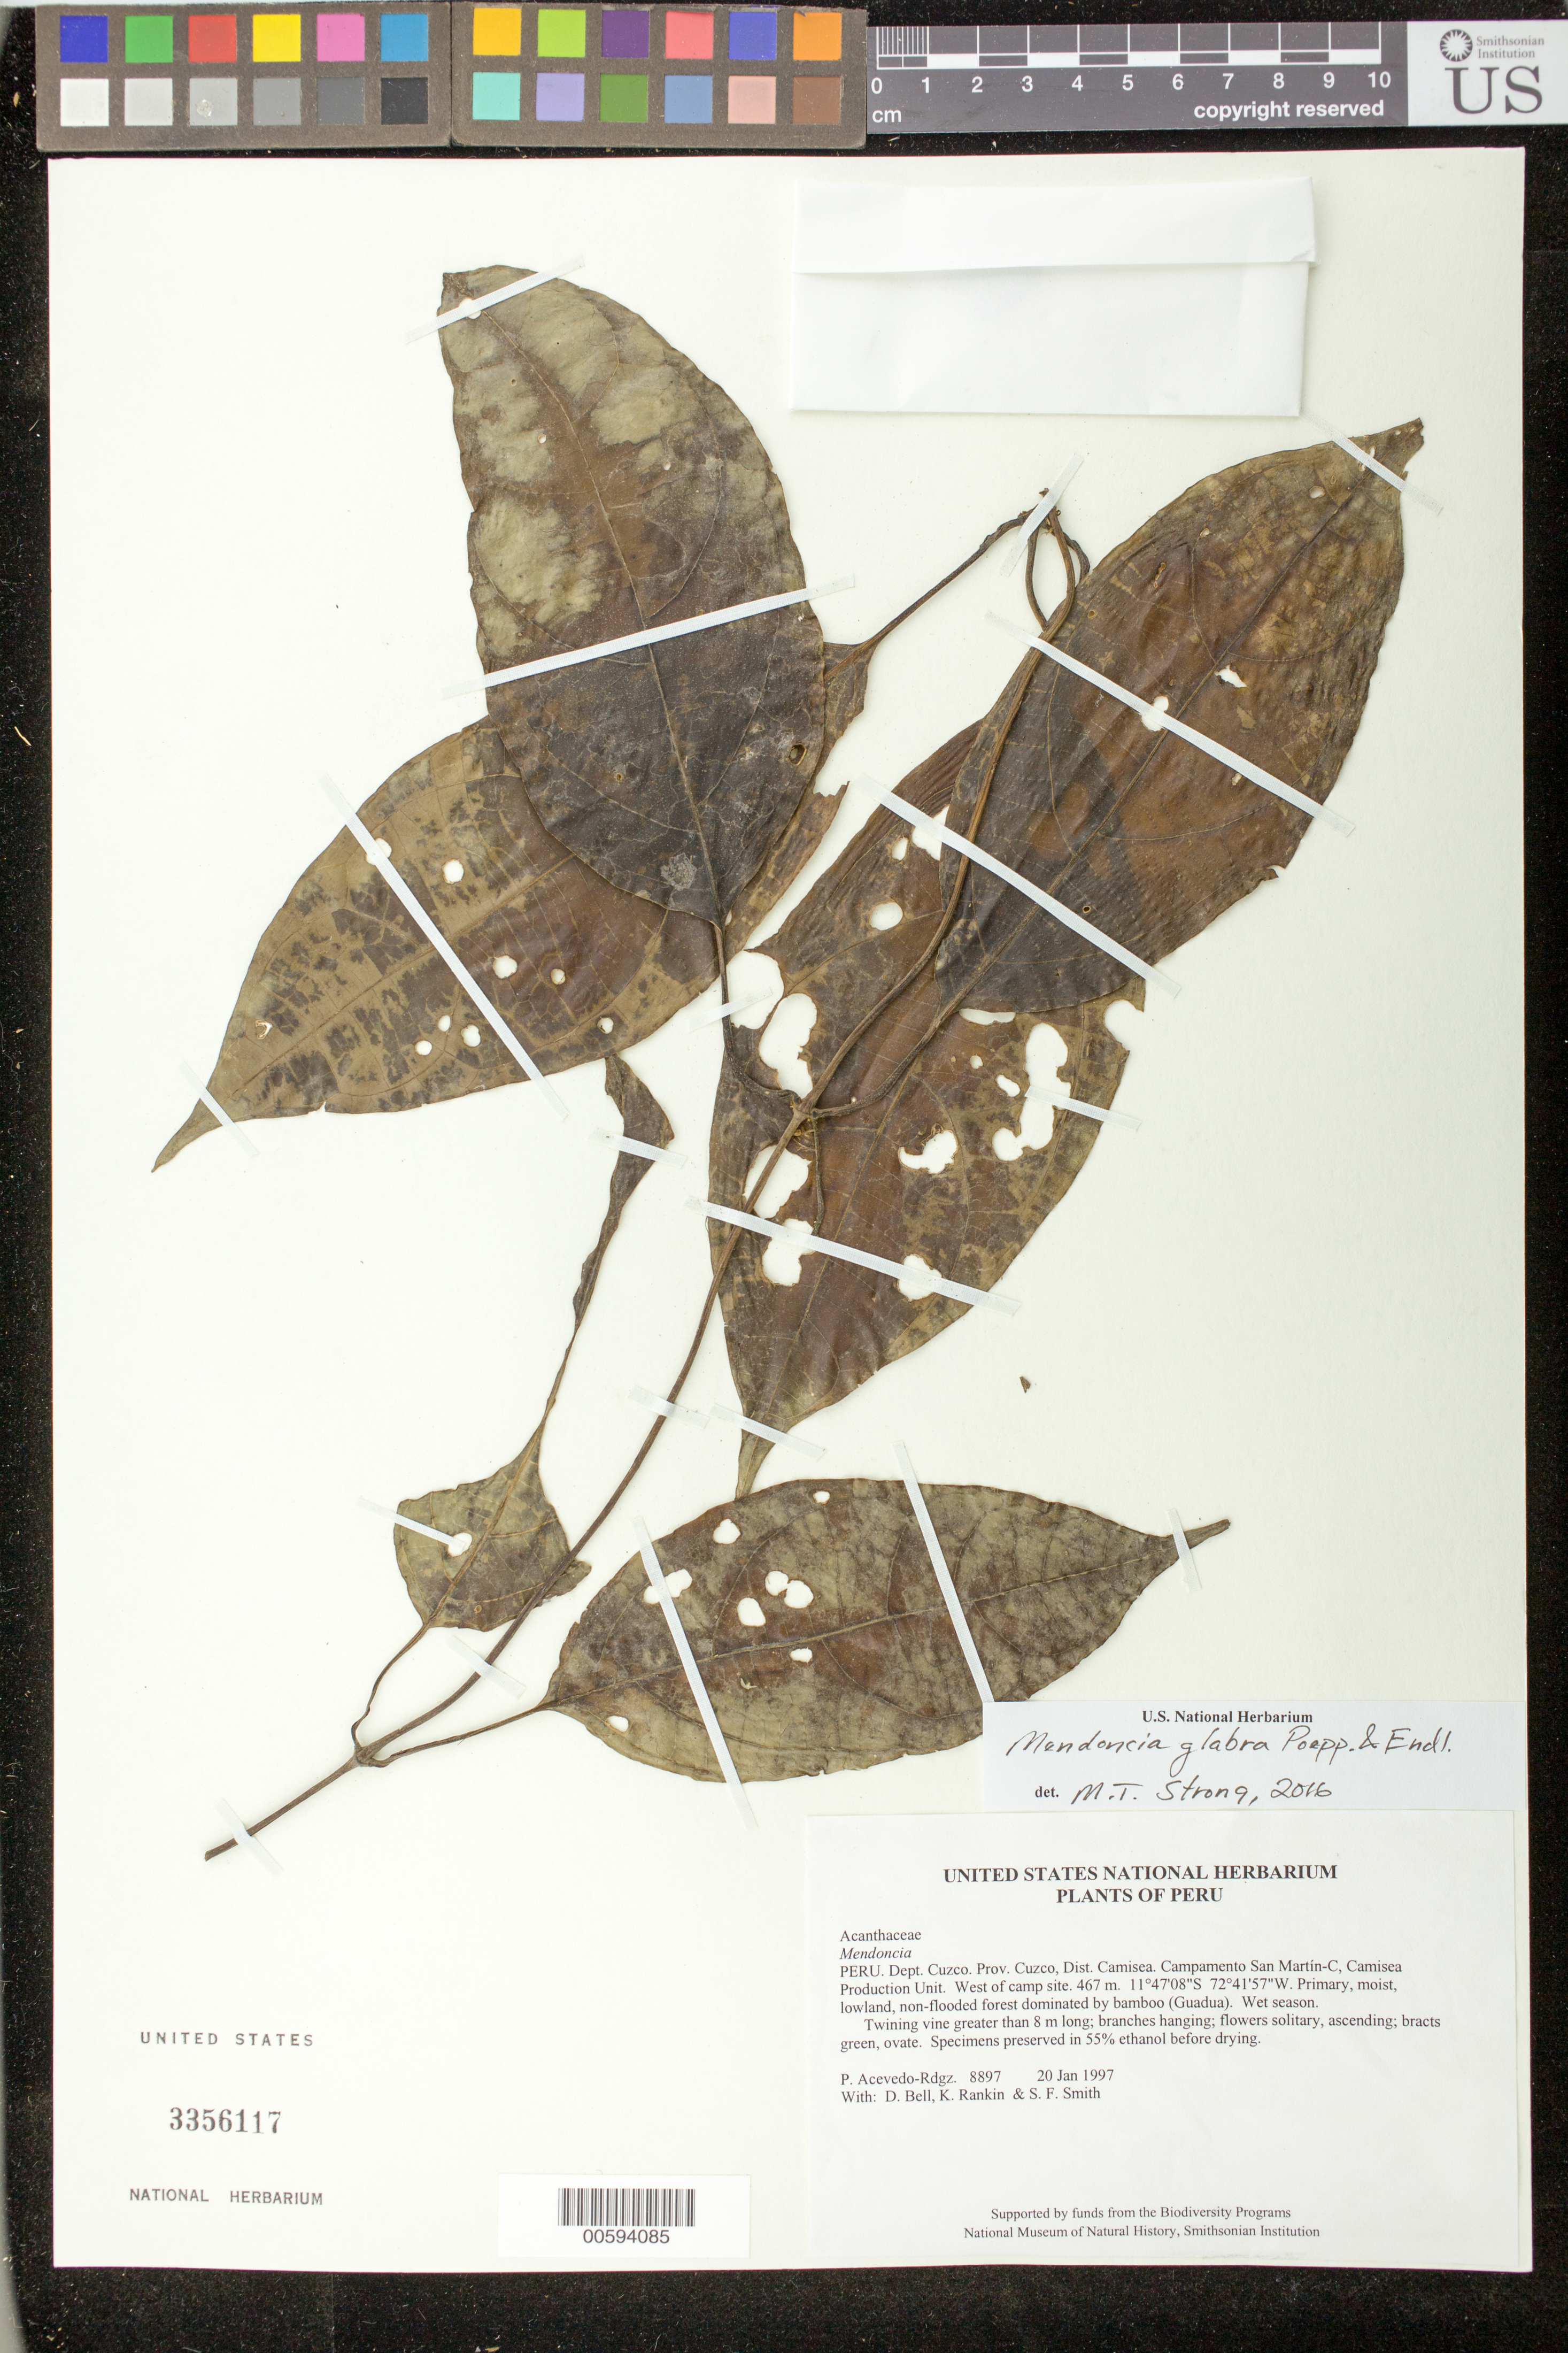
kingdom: Plantae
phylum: Tracheophyta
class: Magnoliopsida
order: Lamiales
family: Acanthaceae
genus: Mendoncia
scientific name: Mendoncia glabra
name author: (Poepp. & Endl.) Nees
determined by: Strong, M. T., (US), Smithsonian Institution - National Museum of Natural History (UNITED STATES)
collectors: P. Acevedo-Rodr., D. A. Bell, K. B. Rankin & S.F. Smith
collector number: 8897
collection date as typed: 20 Jan 1997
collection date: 1997-01-20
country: Peru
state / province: Cusco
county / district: Cusco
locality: Districto Camisea, Campamento San Martín-C, Camisea Production Unit. West of camp site.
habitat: Primary, moist, lowland, non-flooded forest dominated by bamboo (Guadua). Wet season.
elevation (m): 467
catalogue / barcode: US 3356117